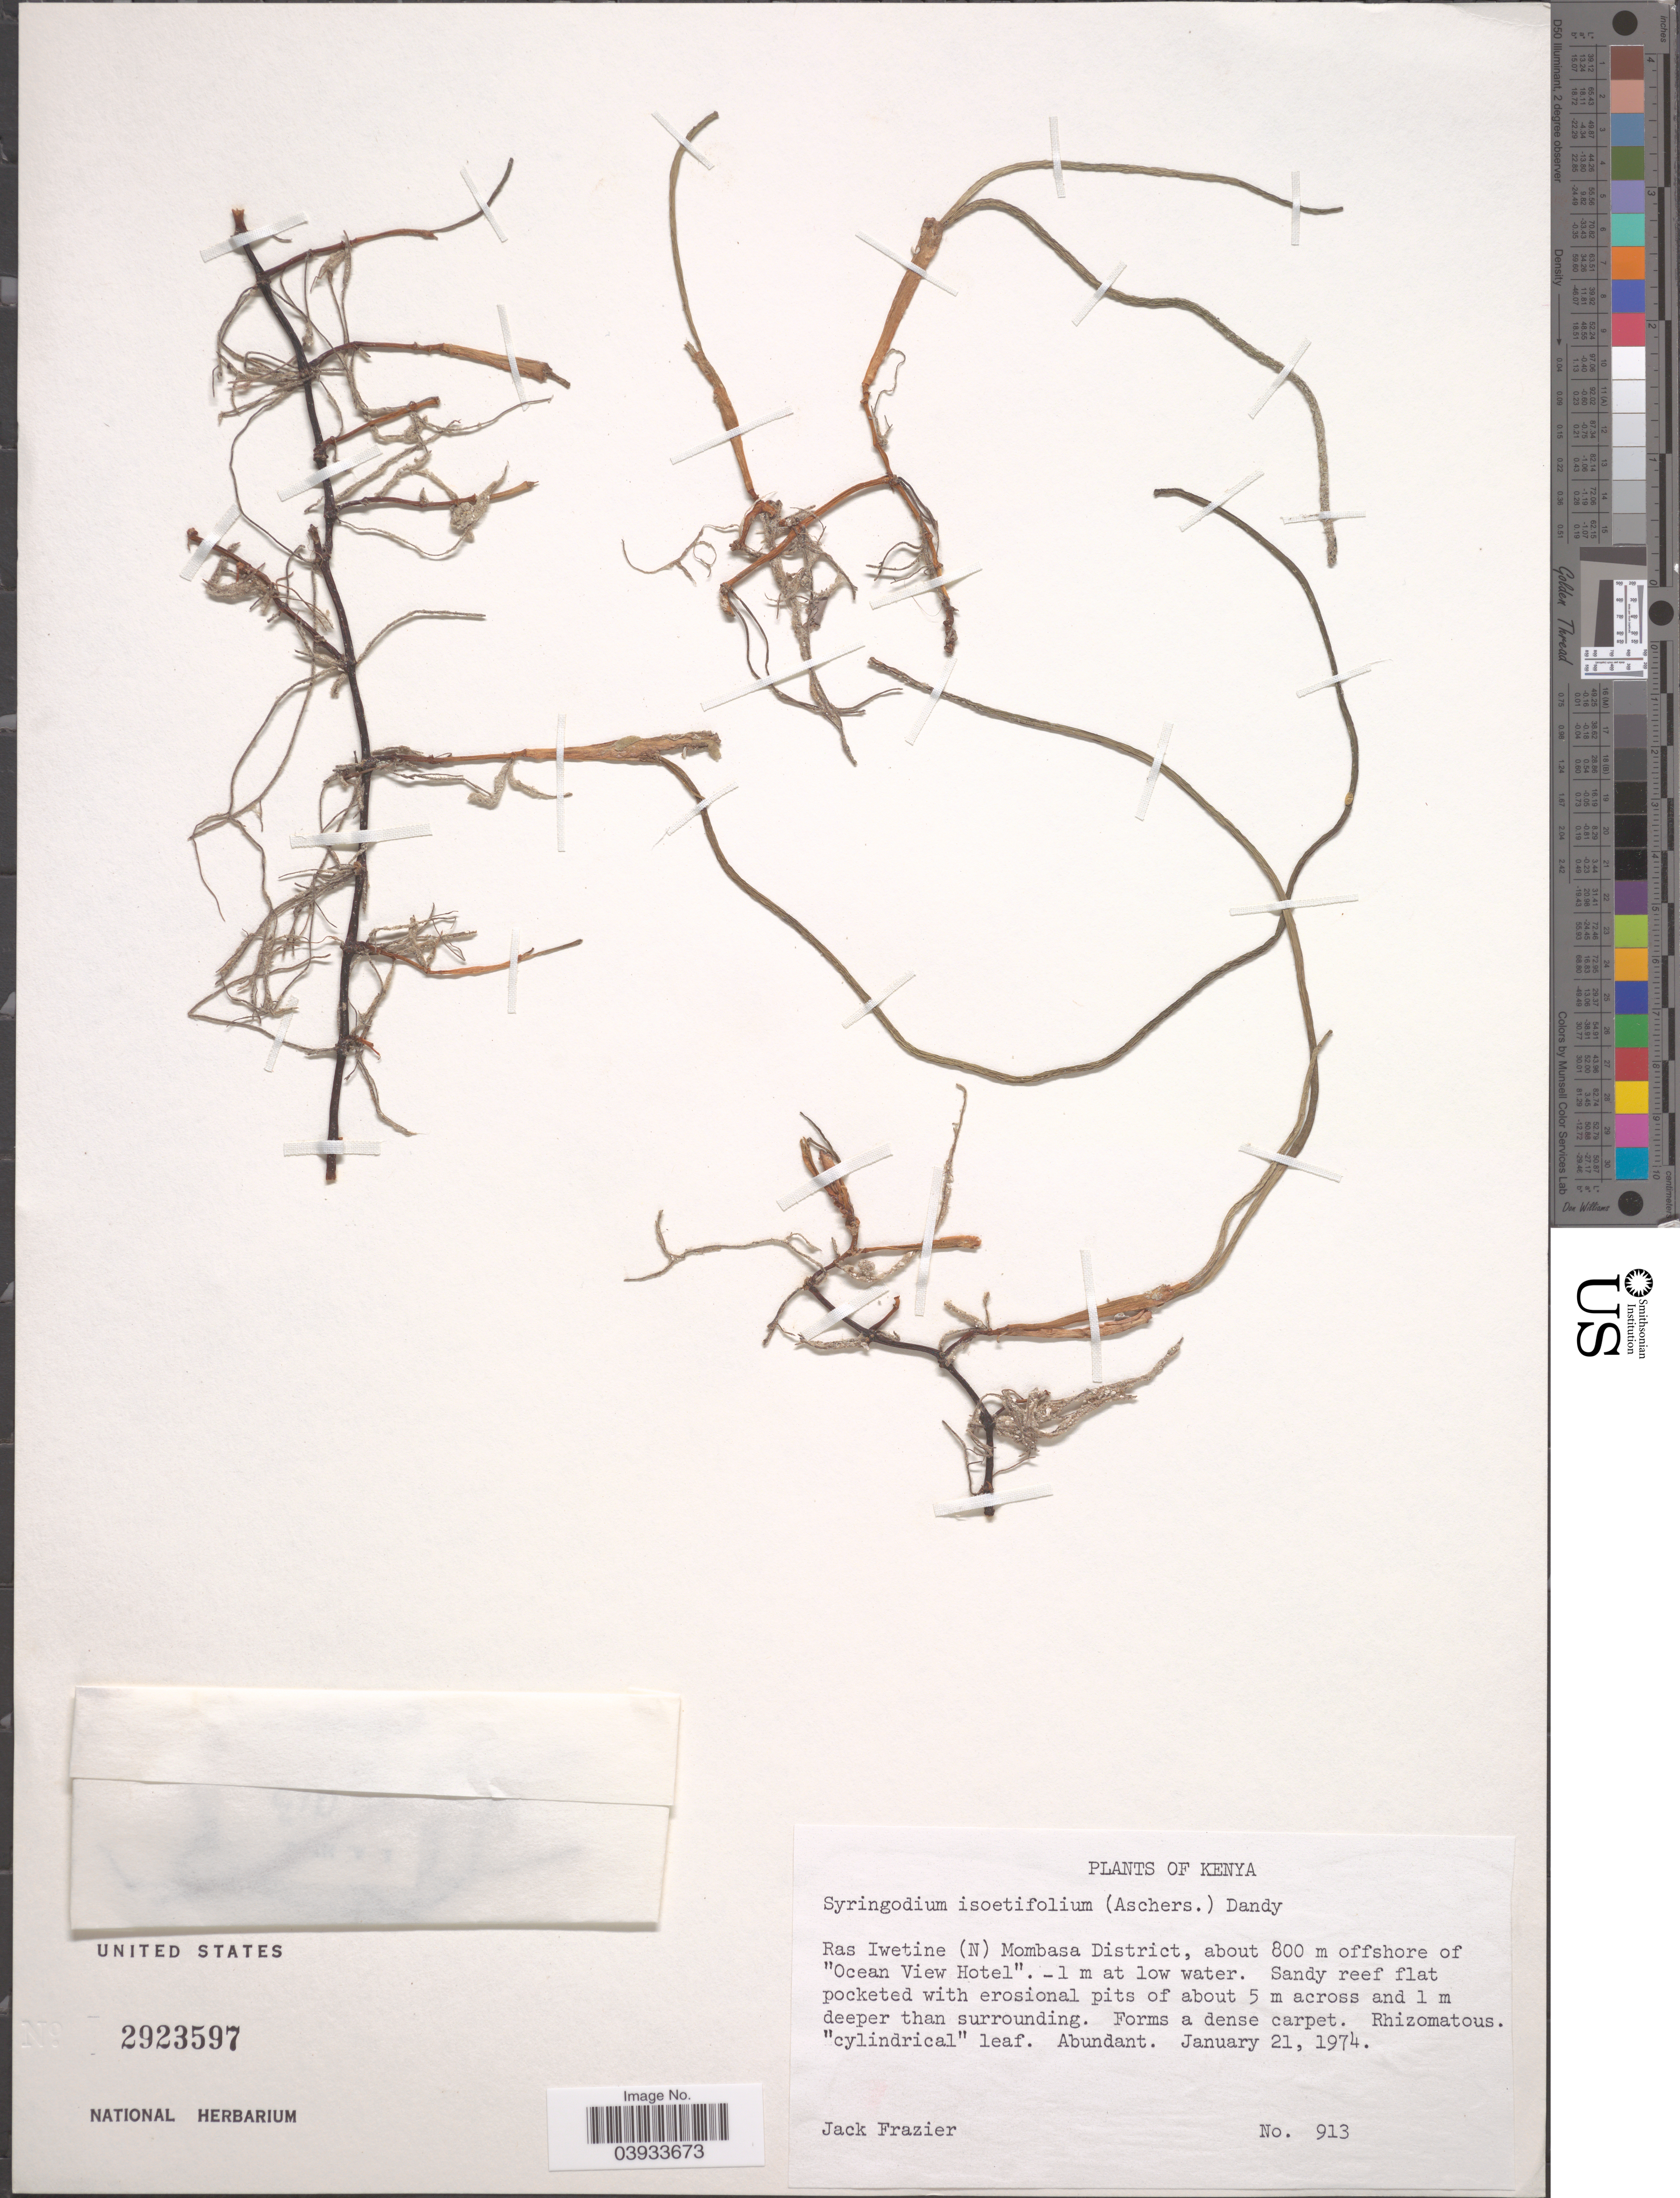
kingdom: Plantae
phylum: Tracheophyta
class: Liliopsida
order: Alismatales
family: Cymodoceaceae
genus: Syringodium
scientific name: Syringodium sp.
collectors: J. Frazier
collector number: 913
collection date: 1974-01-21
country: Kenya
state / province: Mombasa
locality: Ras Iwetine (N), Mombasa District, about 800 m offshore of "Ocean View Hotel".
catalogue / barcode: US 2923597